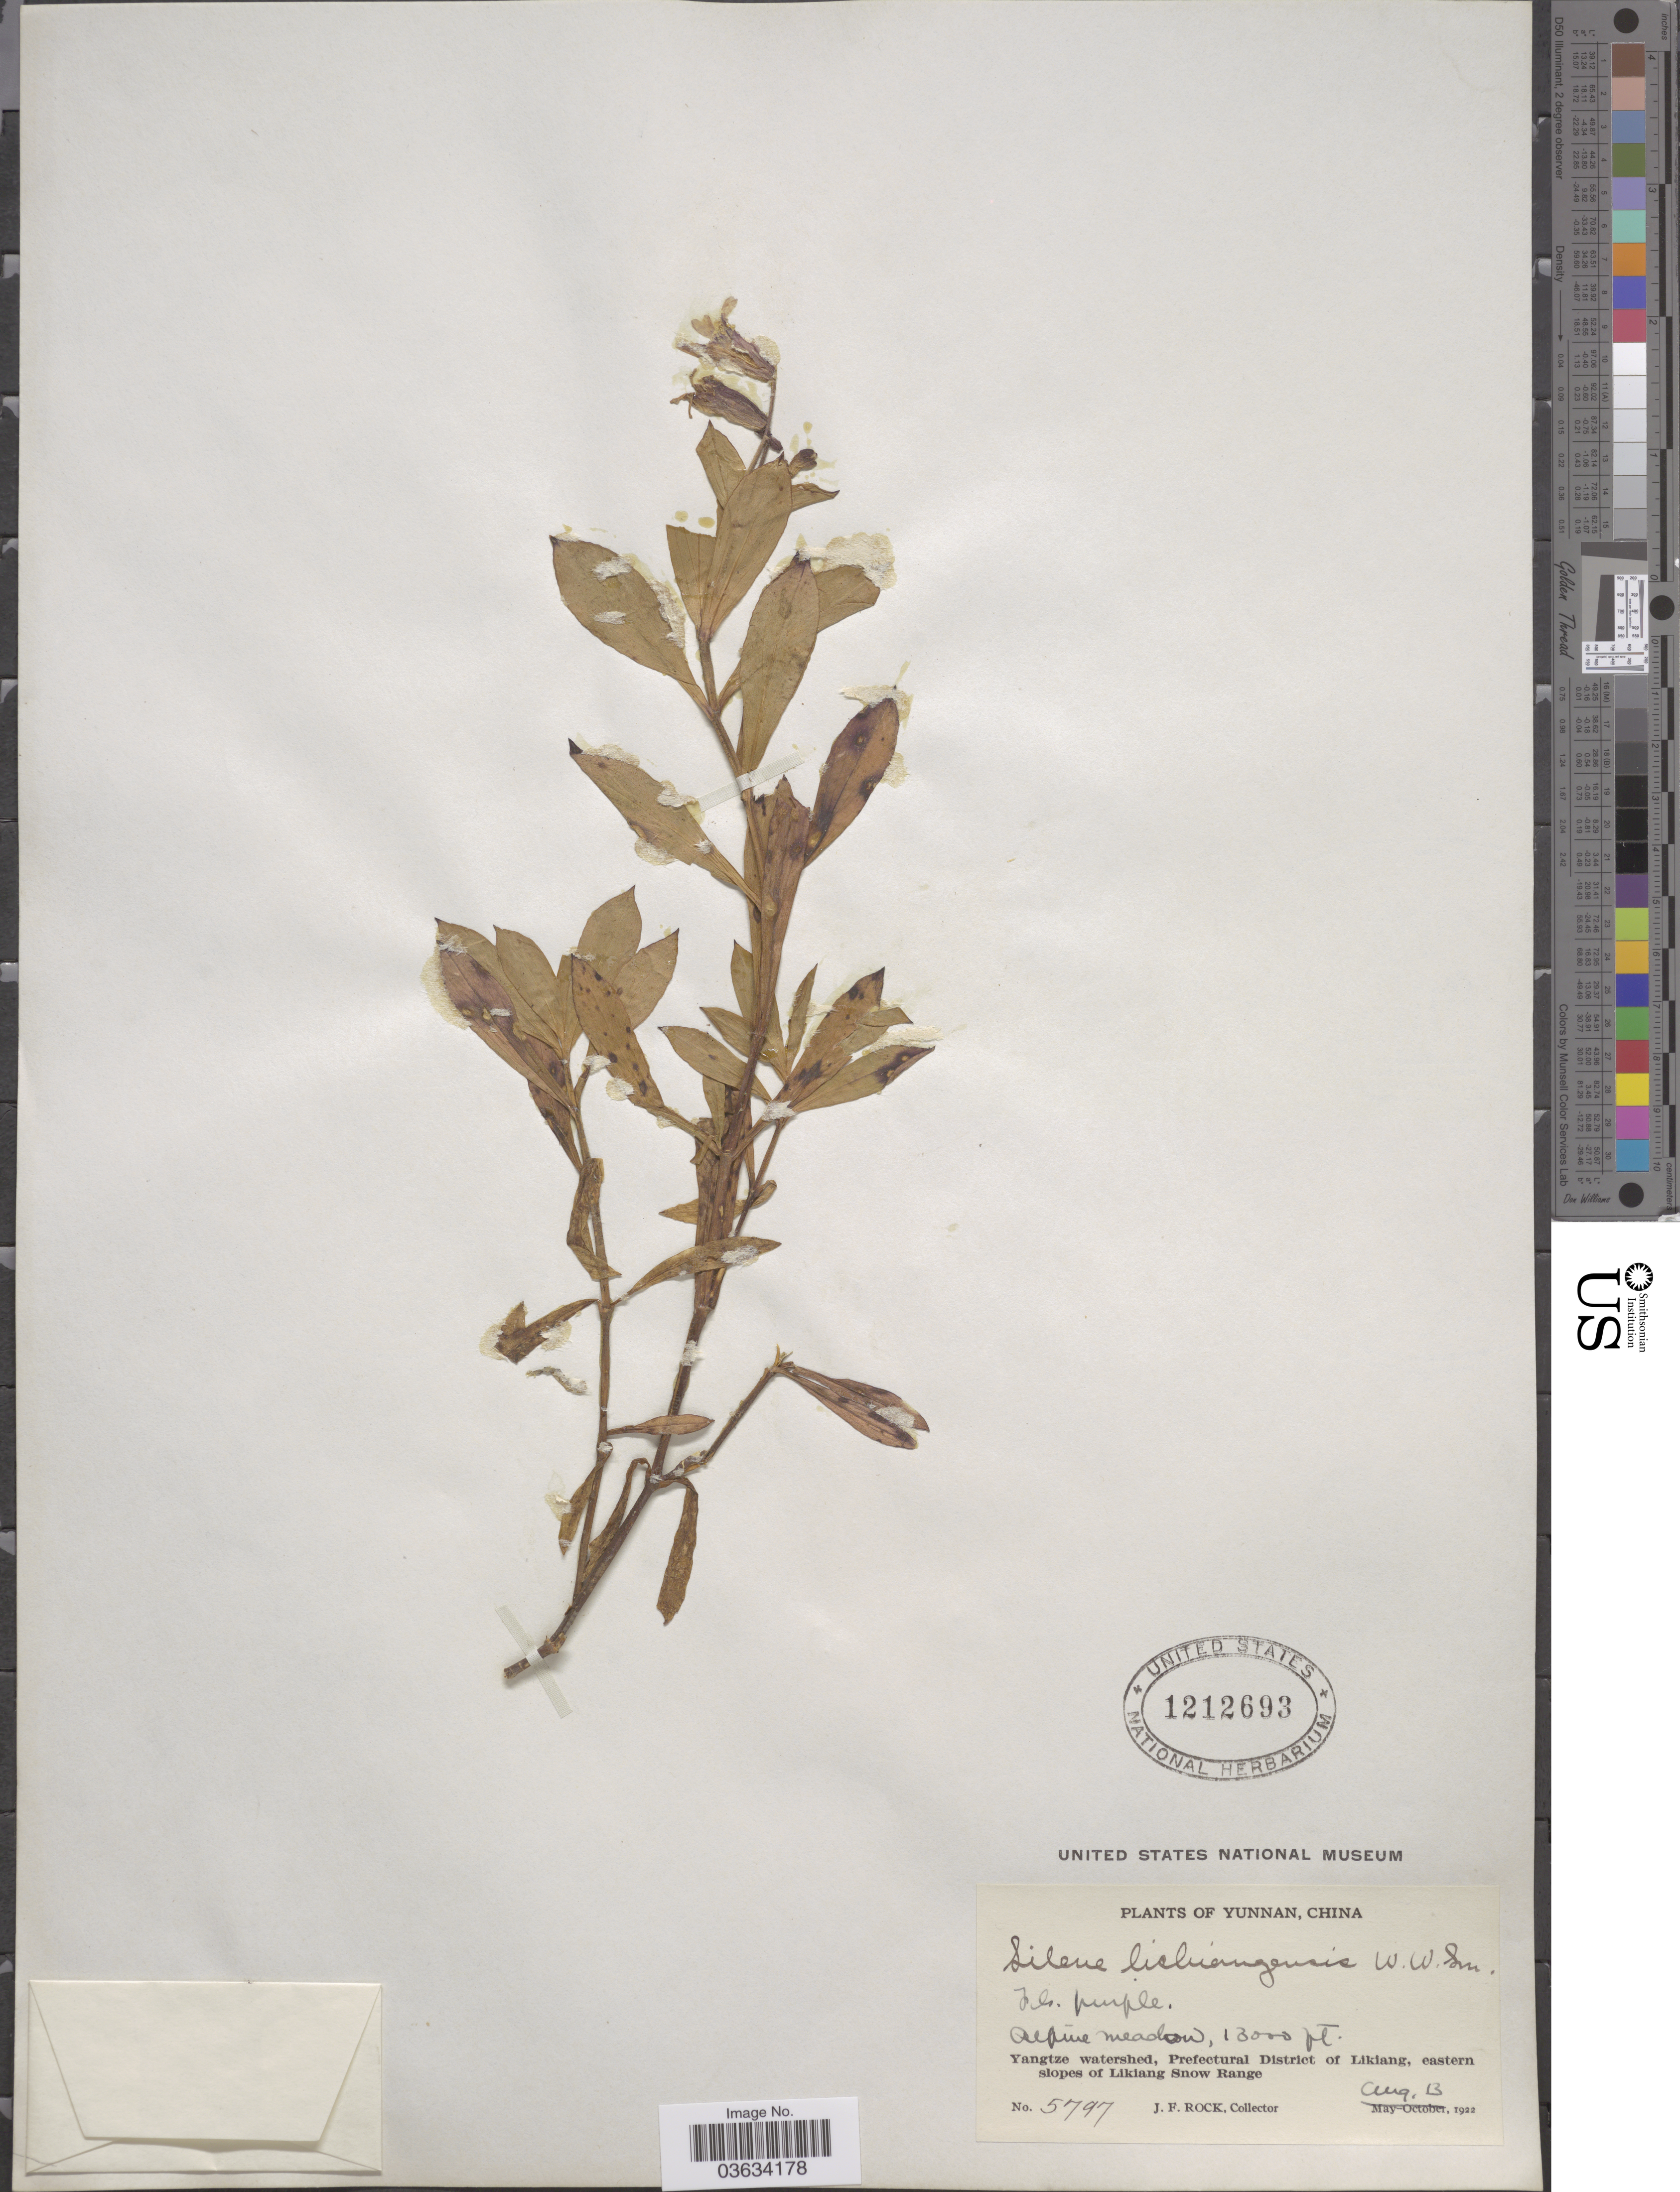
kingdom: Plantae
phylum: Tracheophyta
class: Magnoliopsida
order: Caryophyllales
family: Caryophyllaceae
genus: Silene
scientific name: Silene lichiangensis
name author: W.W. Sm.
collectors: J. Rock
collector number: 5797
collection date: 1922-08-13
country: China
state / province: Yunnan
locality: Yangtze watershed, Prefectural District of Likiang, eastern slopes of Likiang Snow Range.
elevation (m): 3962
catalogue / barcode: US 1212693